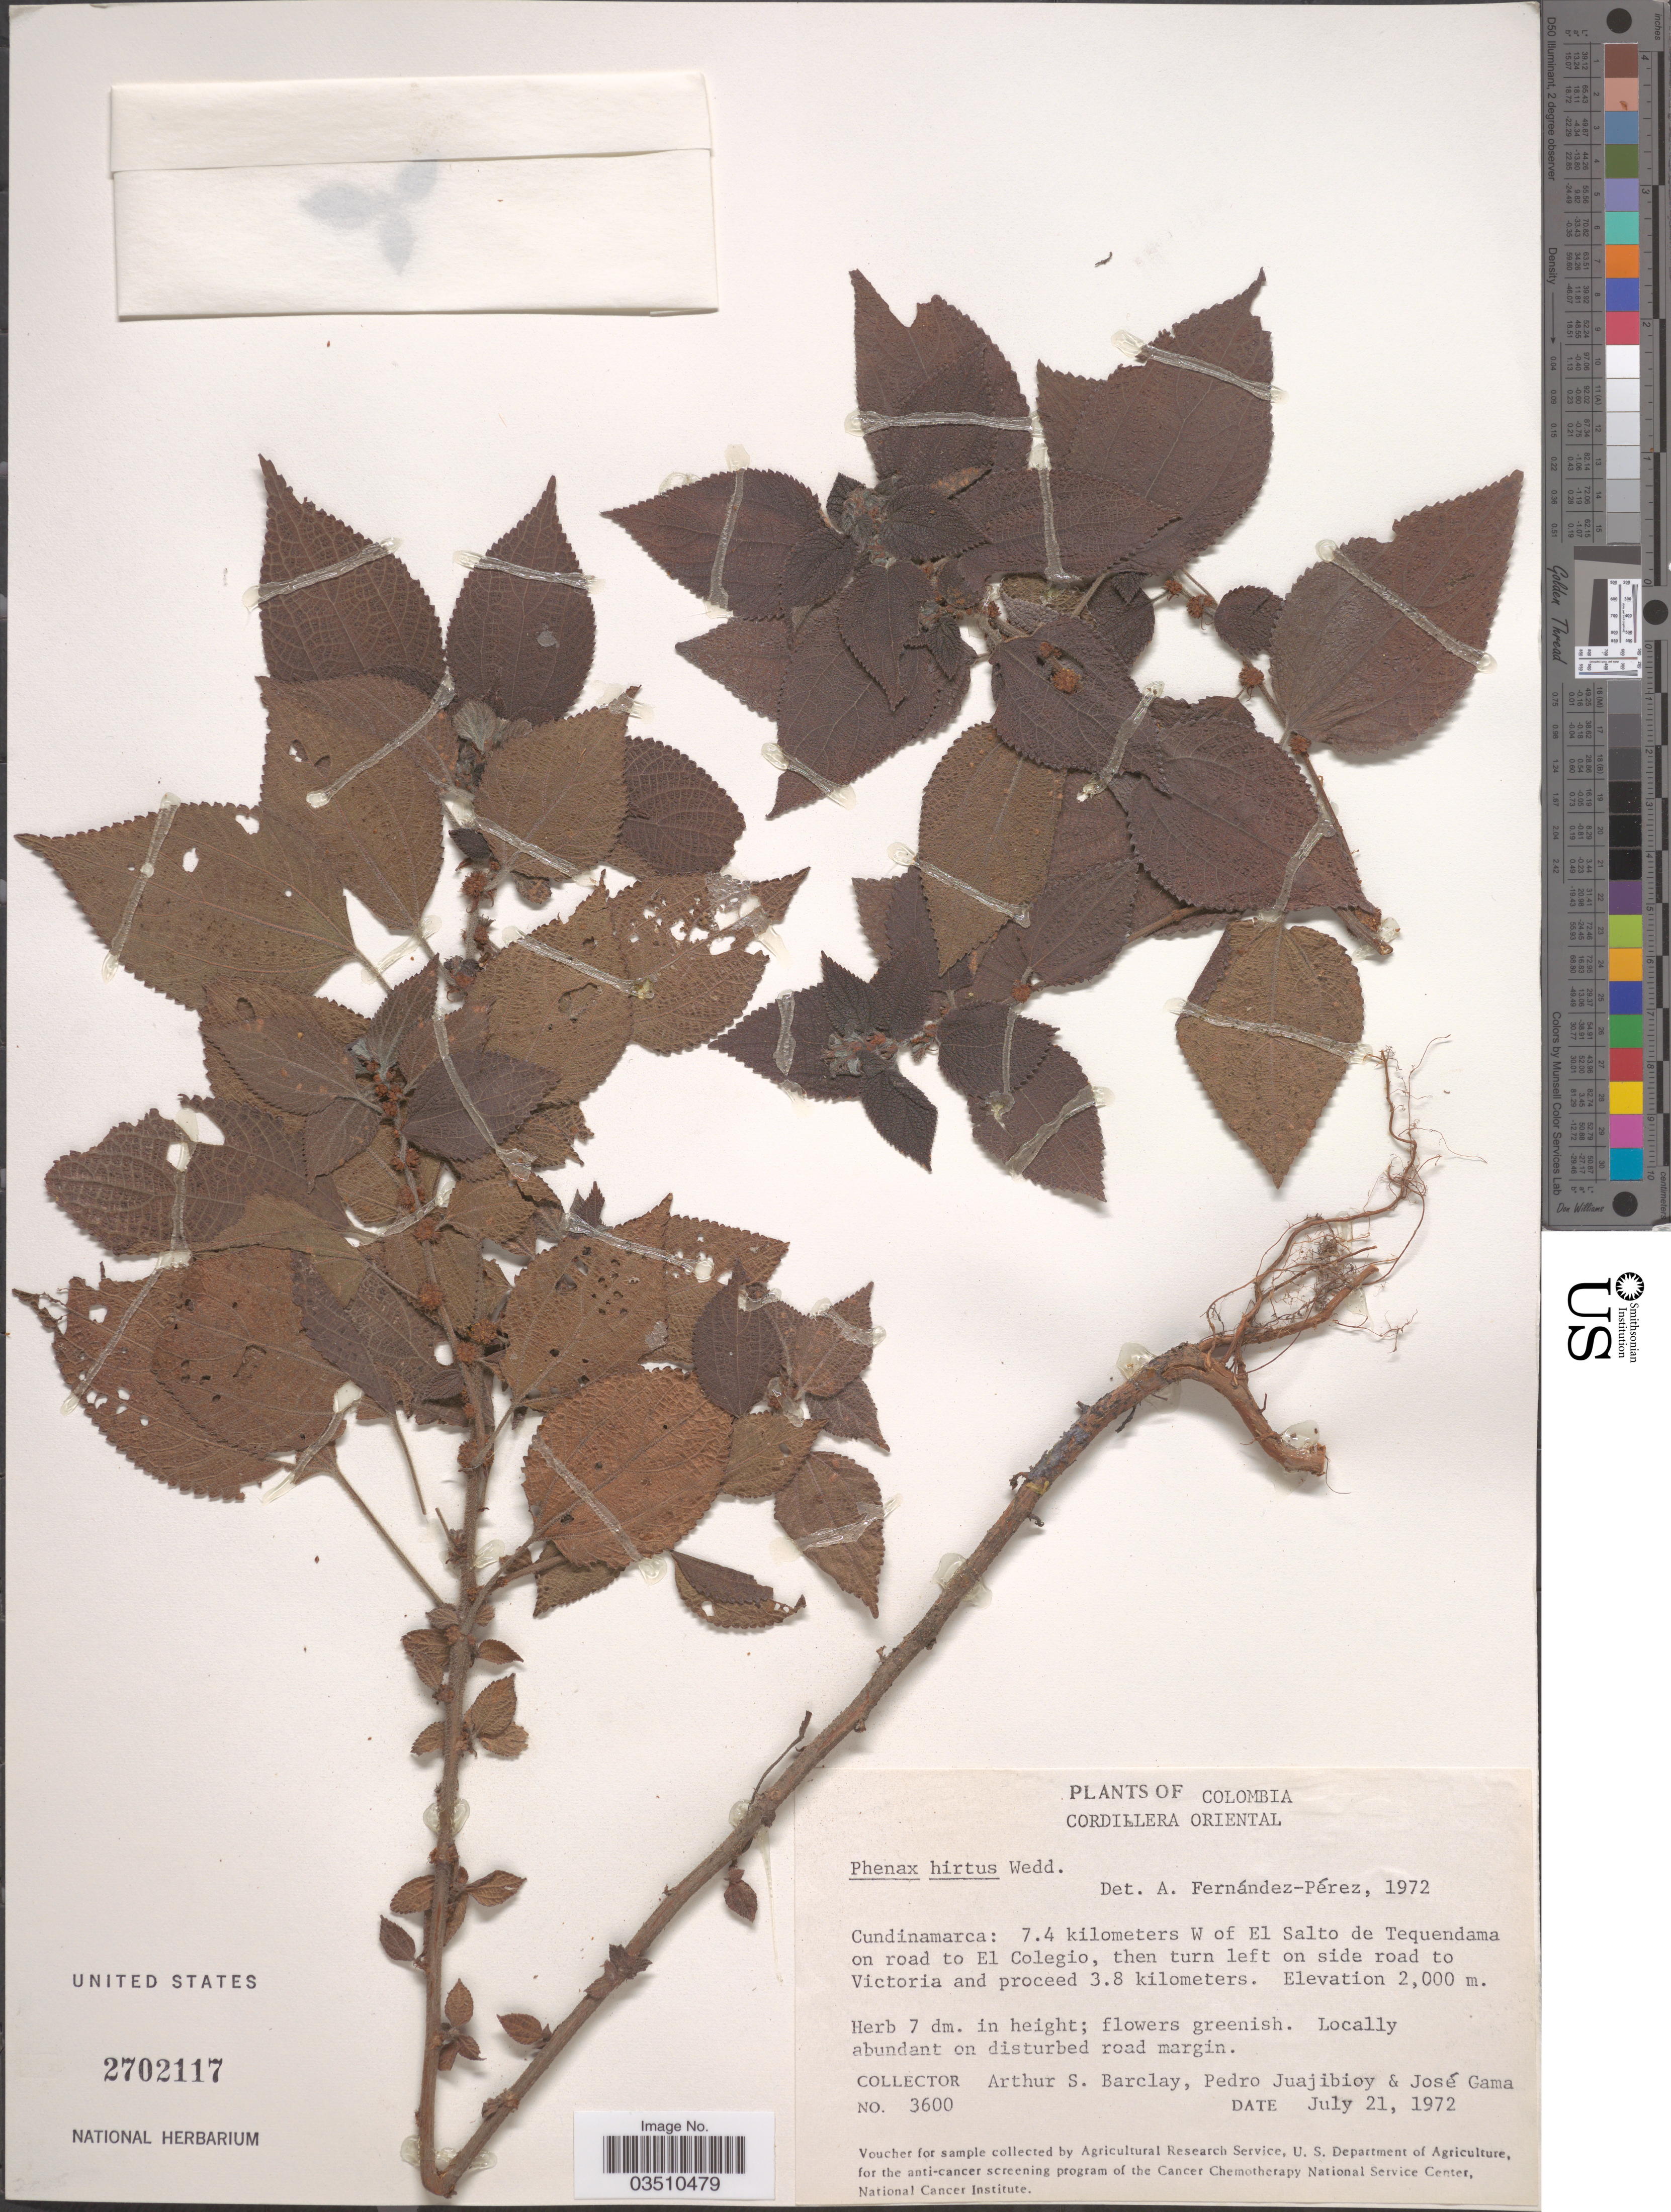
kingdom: Plantae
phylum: Tracheophyta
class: Magnoliopsida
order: Rosales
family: Urticaceae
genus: Phenax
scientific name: Phenax hirtus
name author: (Sw.) Wedd.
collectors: A. S. Barclay, P. Juajibioy & J. Gama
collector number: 3600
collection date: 1972-07-21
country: Colombia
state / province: Cundinamarca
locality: Cordillera Oriental. 7.4 kilometers W of El Salto de Tequendama on road to El Colegio, then turn left on side road to Victoria and proceed 3.8 kilometers.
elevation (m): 2000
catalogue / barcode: US 2702117